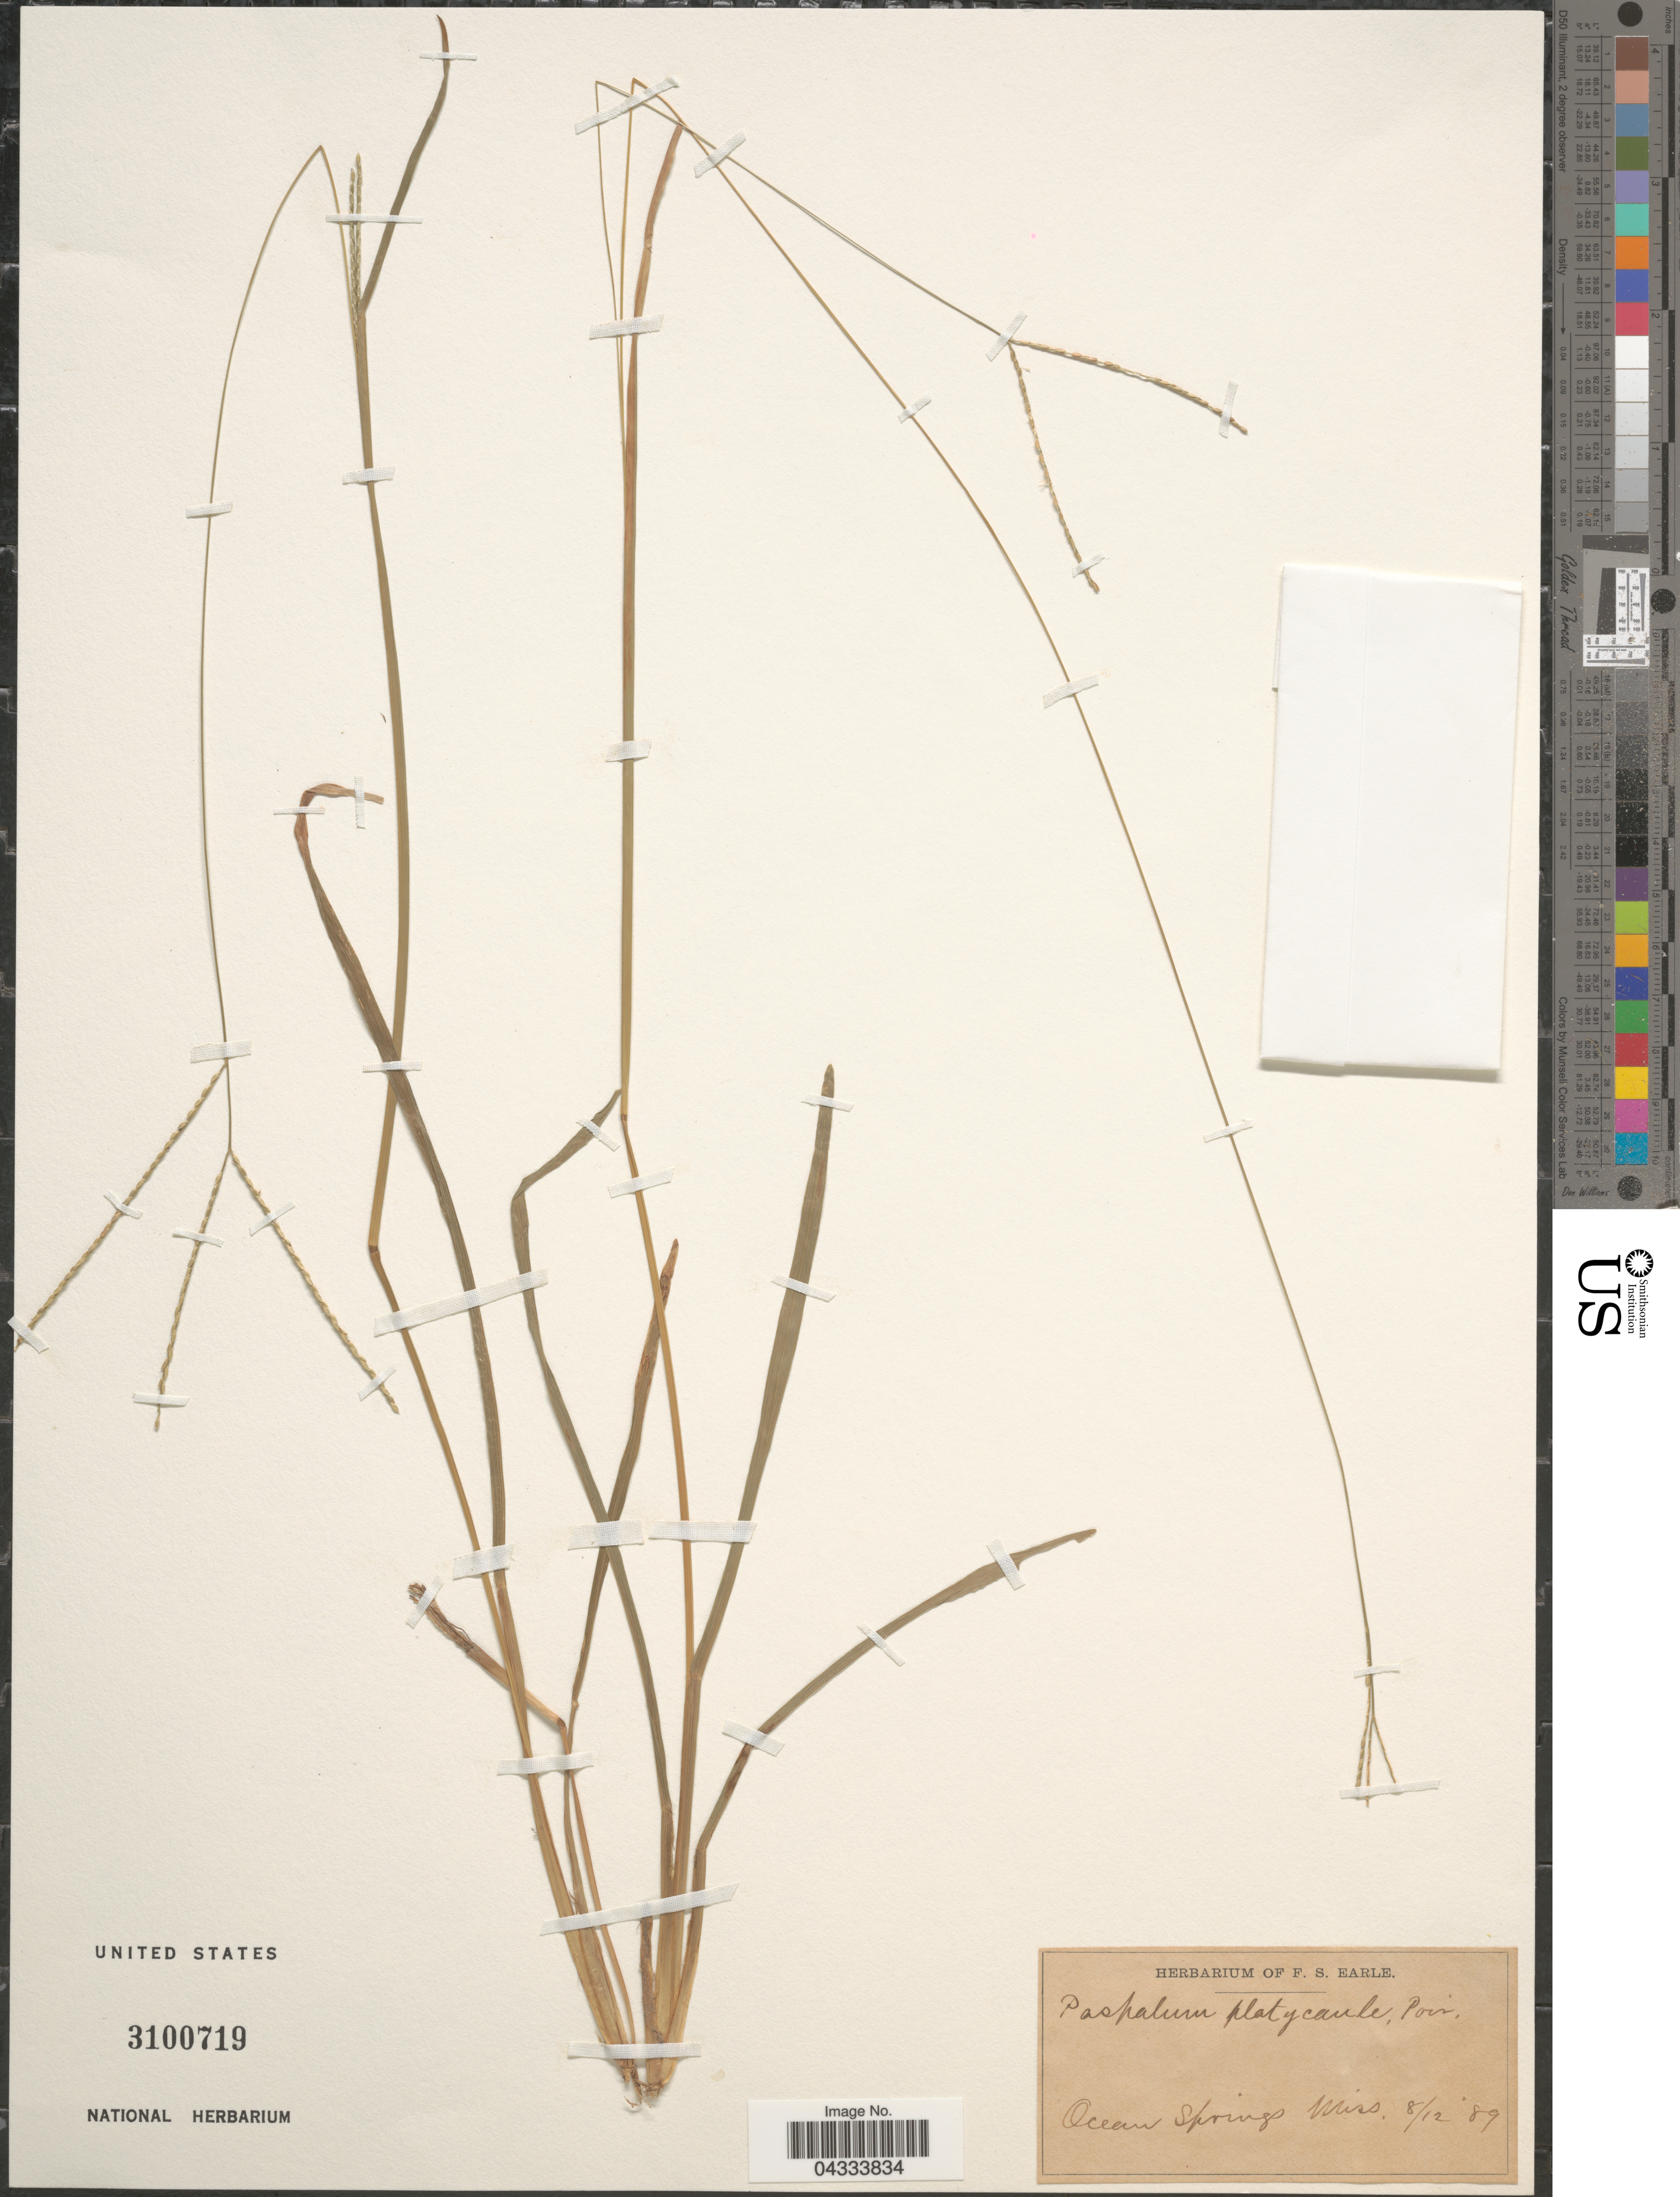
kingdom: Plantae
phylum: Tracheophyta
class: Liliopsida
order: Poales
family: Poaceae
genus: Axonopus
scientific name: Axonopus compressus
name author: (Sw.) P. Beauv.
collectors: Ex herb. F. S. Earle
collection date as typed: Transcribed d/m/y: 12/8/89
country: United States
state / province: Mississippi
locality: Ocean Springs.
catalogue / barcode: US 3100719